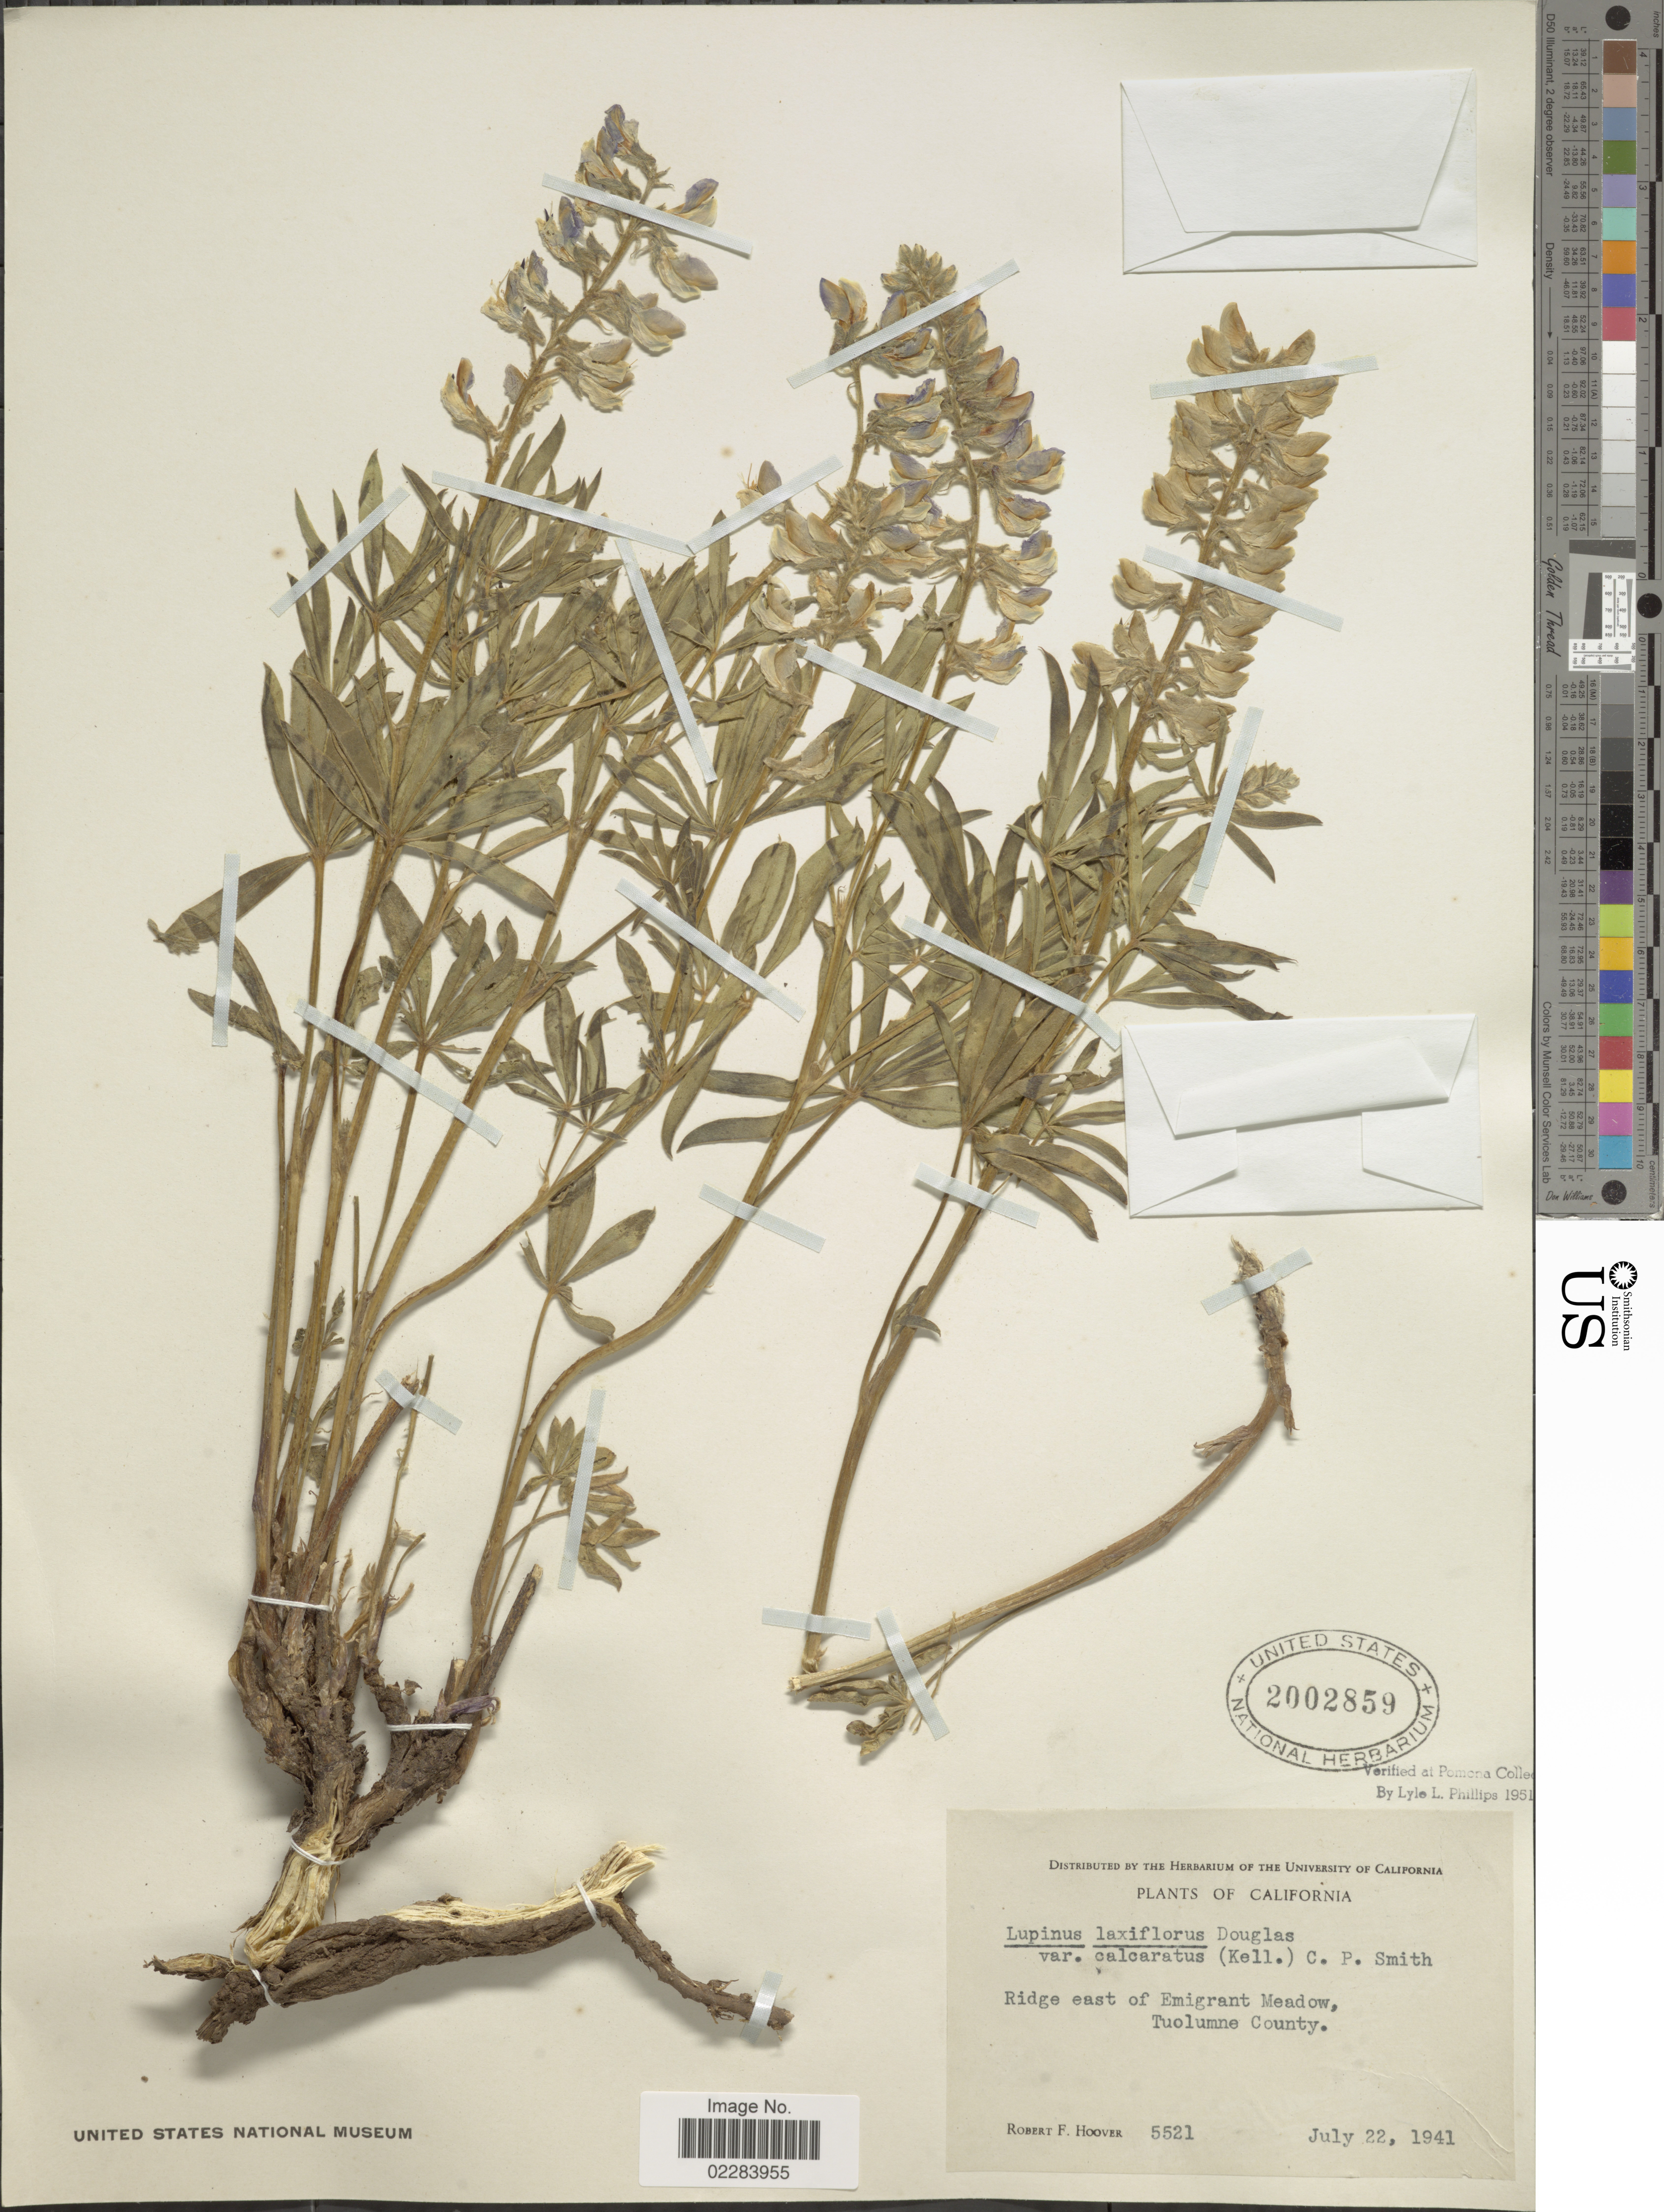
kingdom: Plantae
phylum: Tracheophyta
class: Magnoliopsida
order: Fabales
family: Fabaceae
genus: Lupinus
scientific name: Lupinus arbustus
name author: Lindl.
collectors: R. F. Hoover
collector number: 5521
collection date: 1941-07-22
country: United States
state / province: California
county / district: Tuolumne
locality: Ridge east of Emigrant Meadow, Tuolumne County.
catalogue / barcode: US 2002859